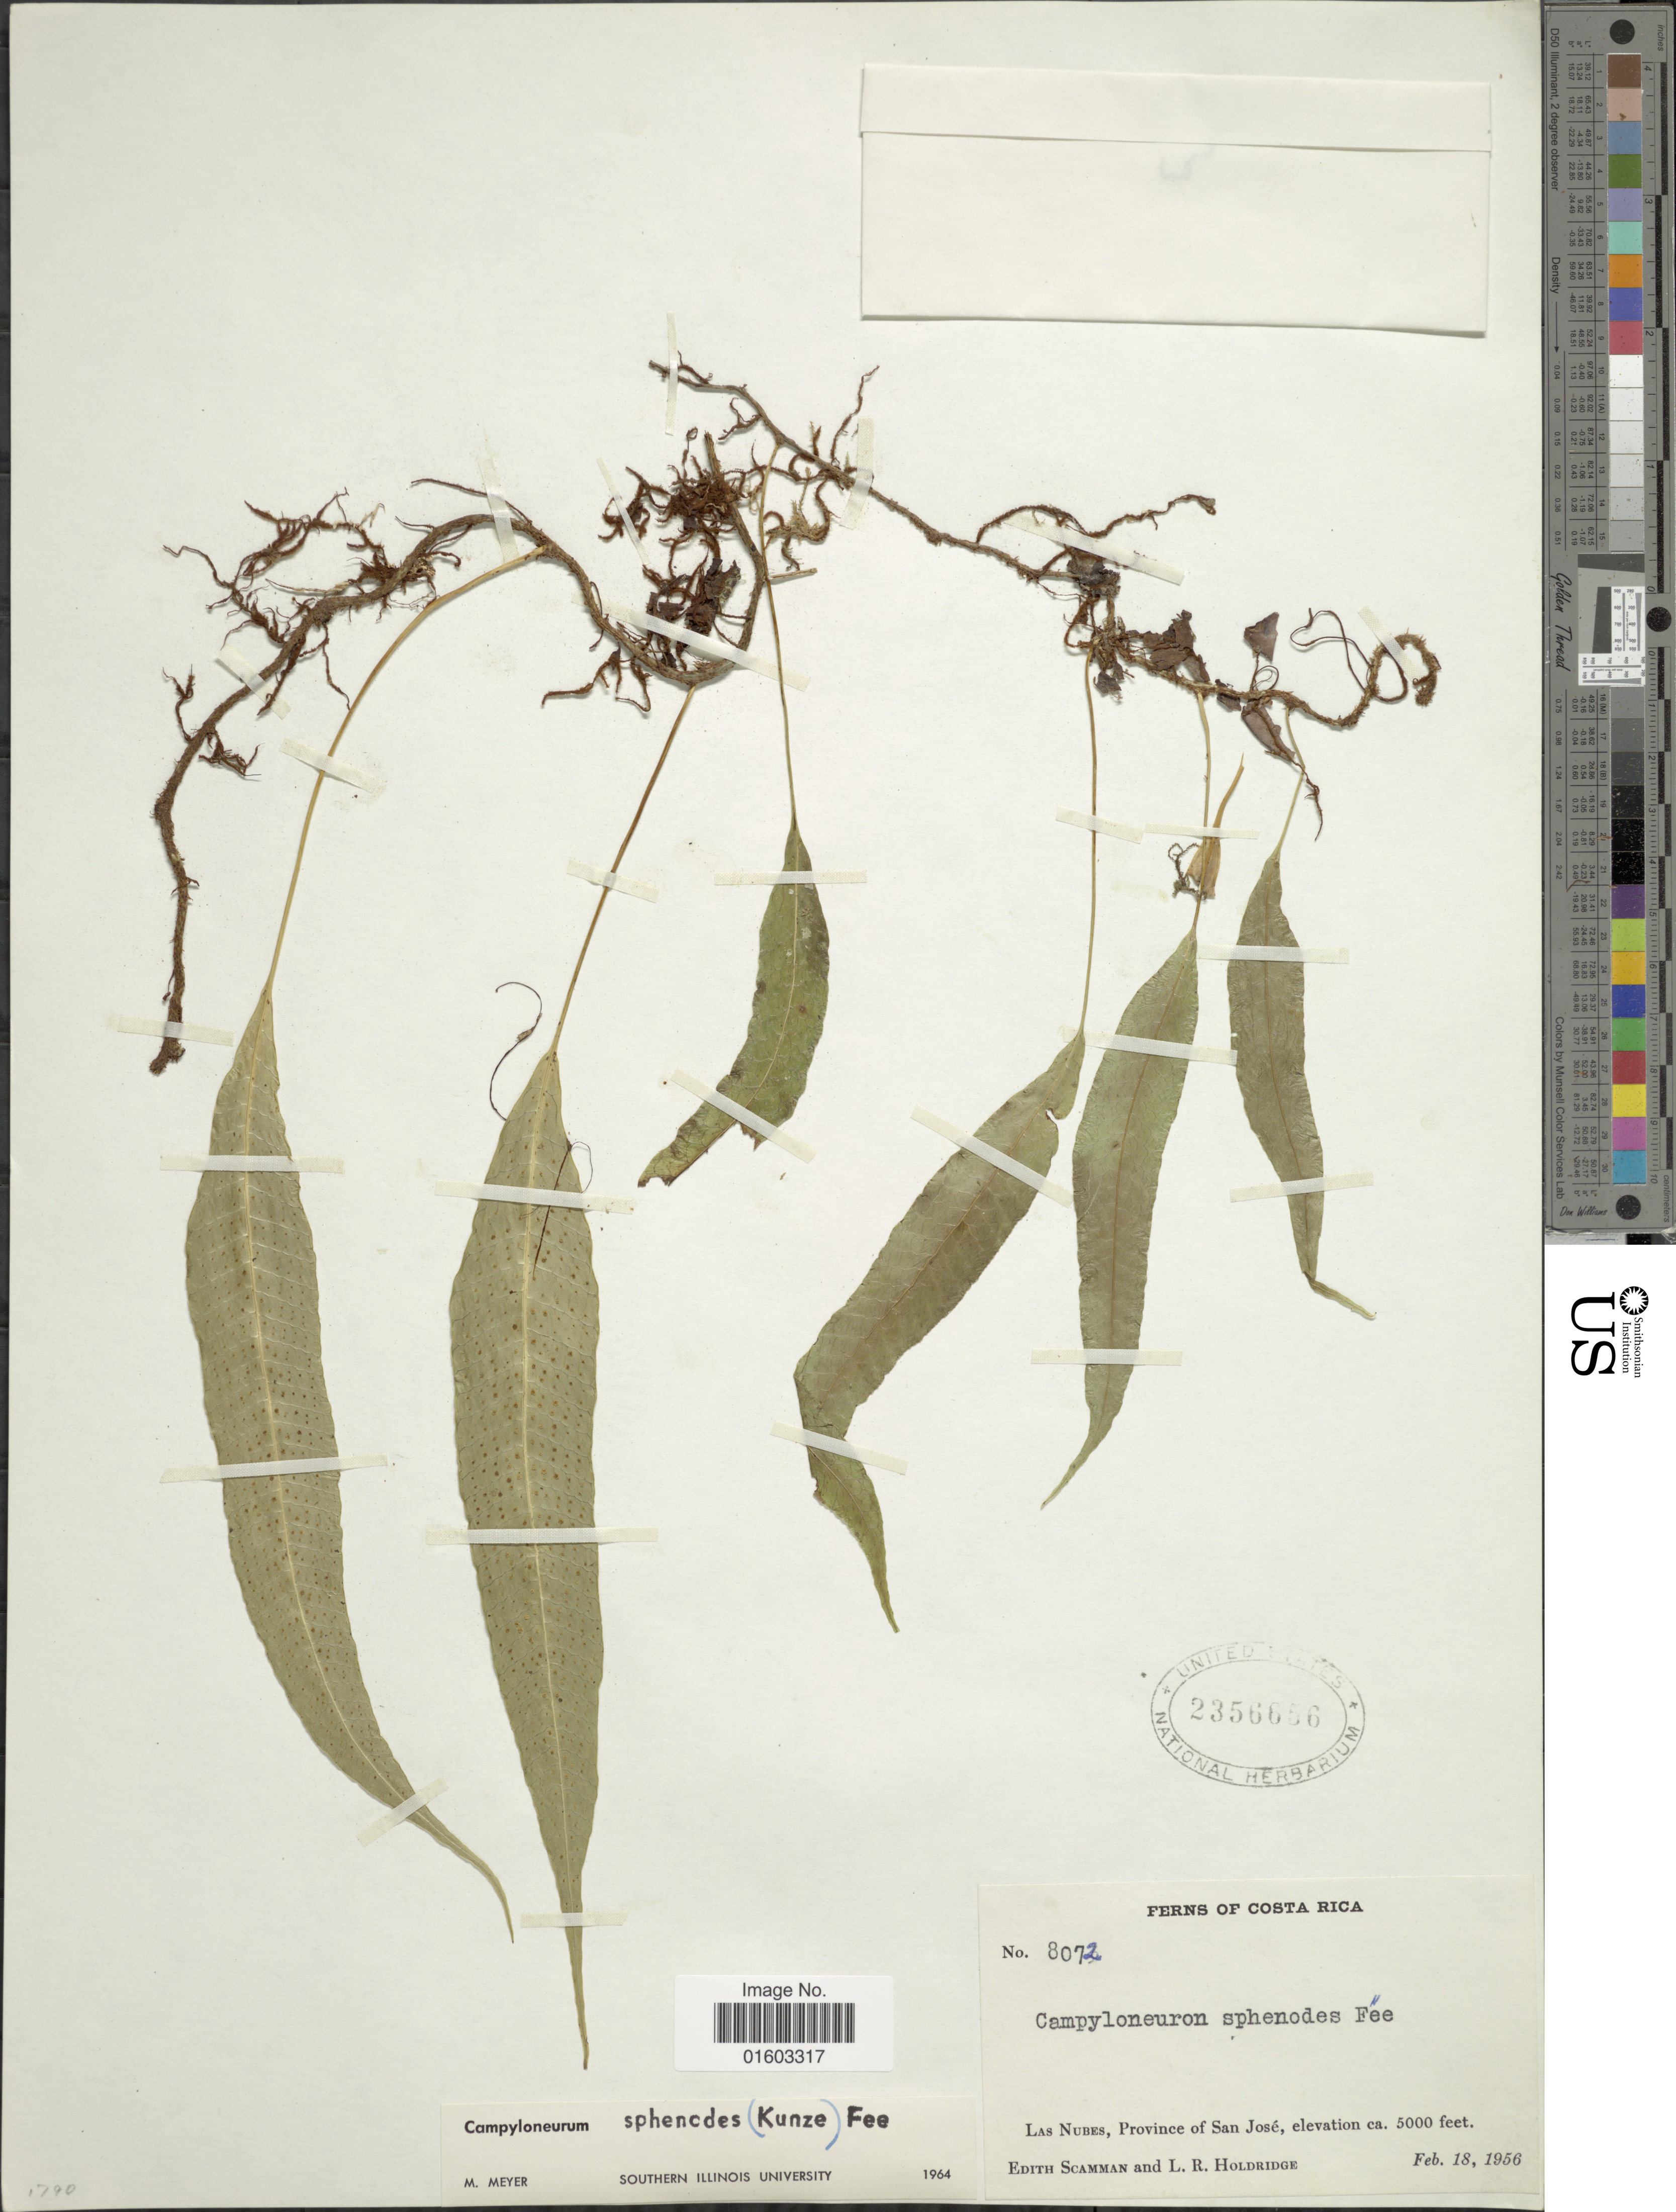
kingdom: Plantae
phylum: Tracheophyta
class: Polypodiopsida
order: Polypodiales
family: Polypodiaceae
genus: Campyloneurum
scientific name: Campyloneurum wercklei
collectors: E. Scamman & L. Holdridge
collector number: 8072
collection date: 1956-02-18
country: Costa Rica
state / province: San José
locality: Las Nubes, Provinces of San Jose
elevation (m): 1524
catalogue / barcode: US 2356656